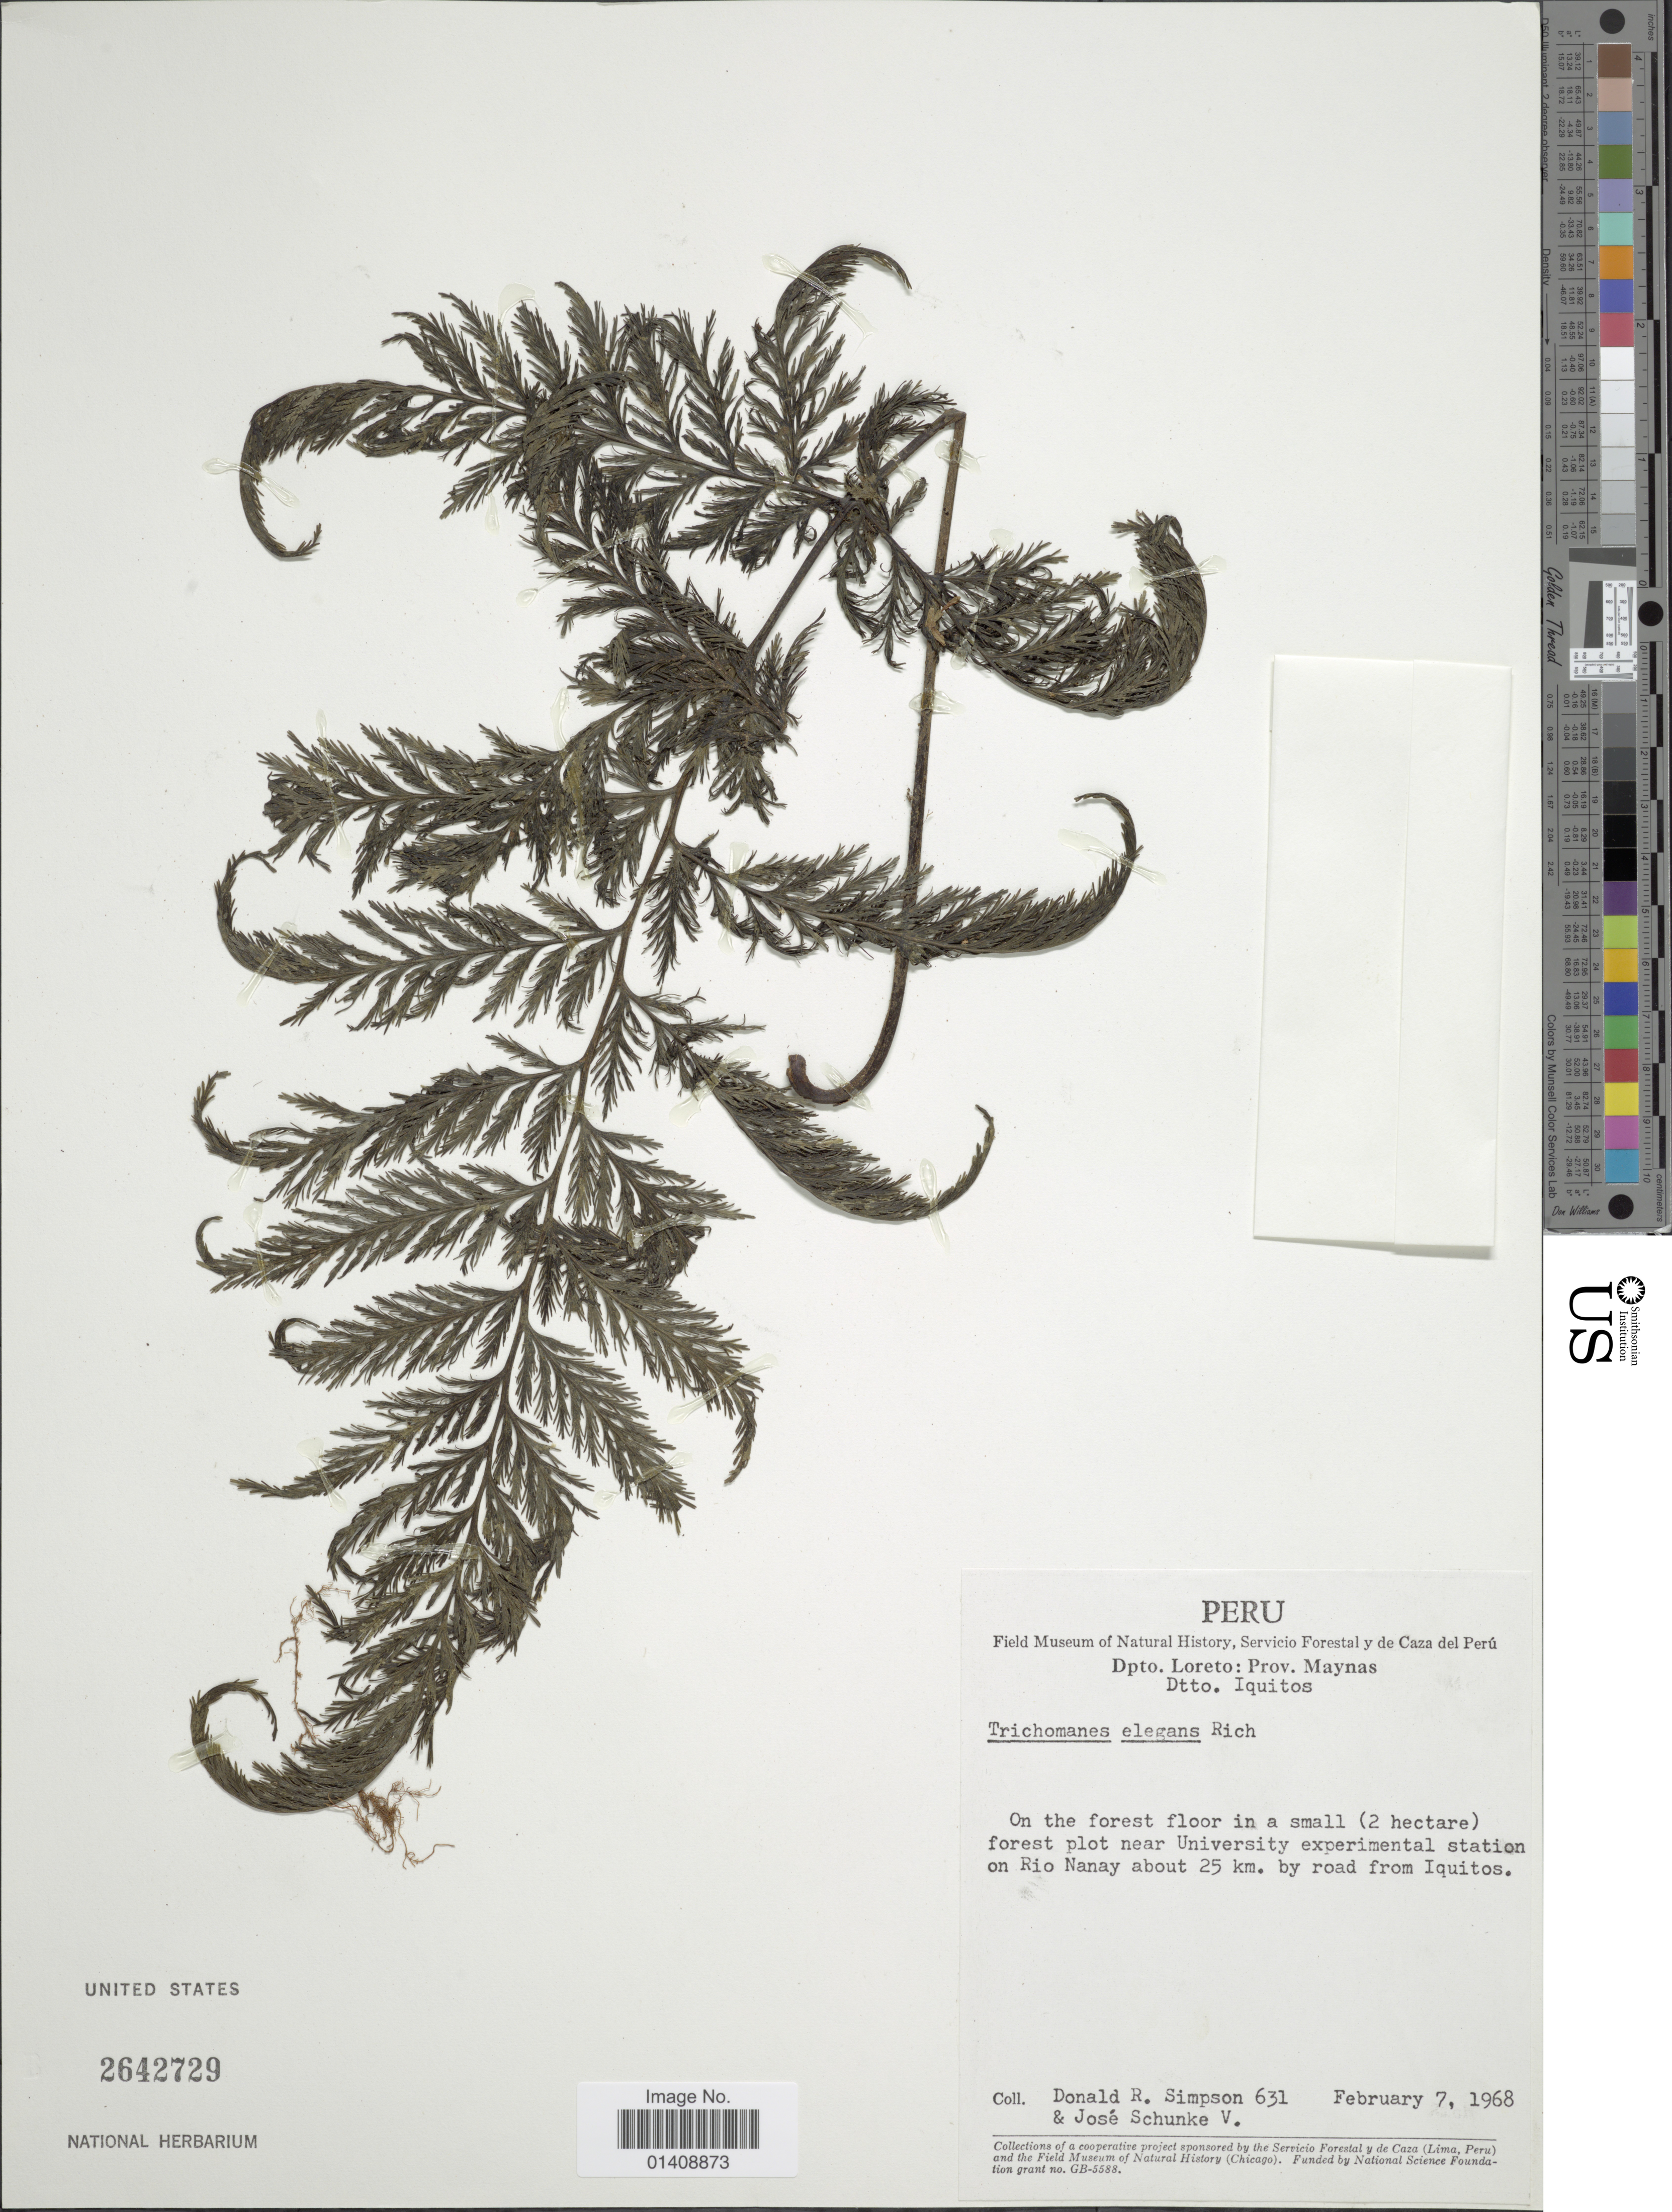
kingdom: Plantae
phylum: Tracheophyta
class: Polypodiopsida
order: Hymenophyllales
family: Hymenophyllaceae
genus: Trichomanes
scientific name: Trichomanes elegans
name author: Rich.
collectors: D. R. Simpson & J. Schunke Vigo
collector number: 631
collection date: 1968-02-07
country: Peru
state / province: Loreto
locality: Prov. Maynas. Dtto. Iquitos. Near University experimental station on Rio Nanay about 25 km. by road from Iquitos.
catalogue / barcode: US 2642729